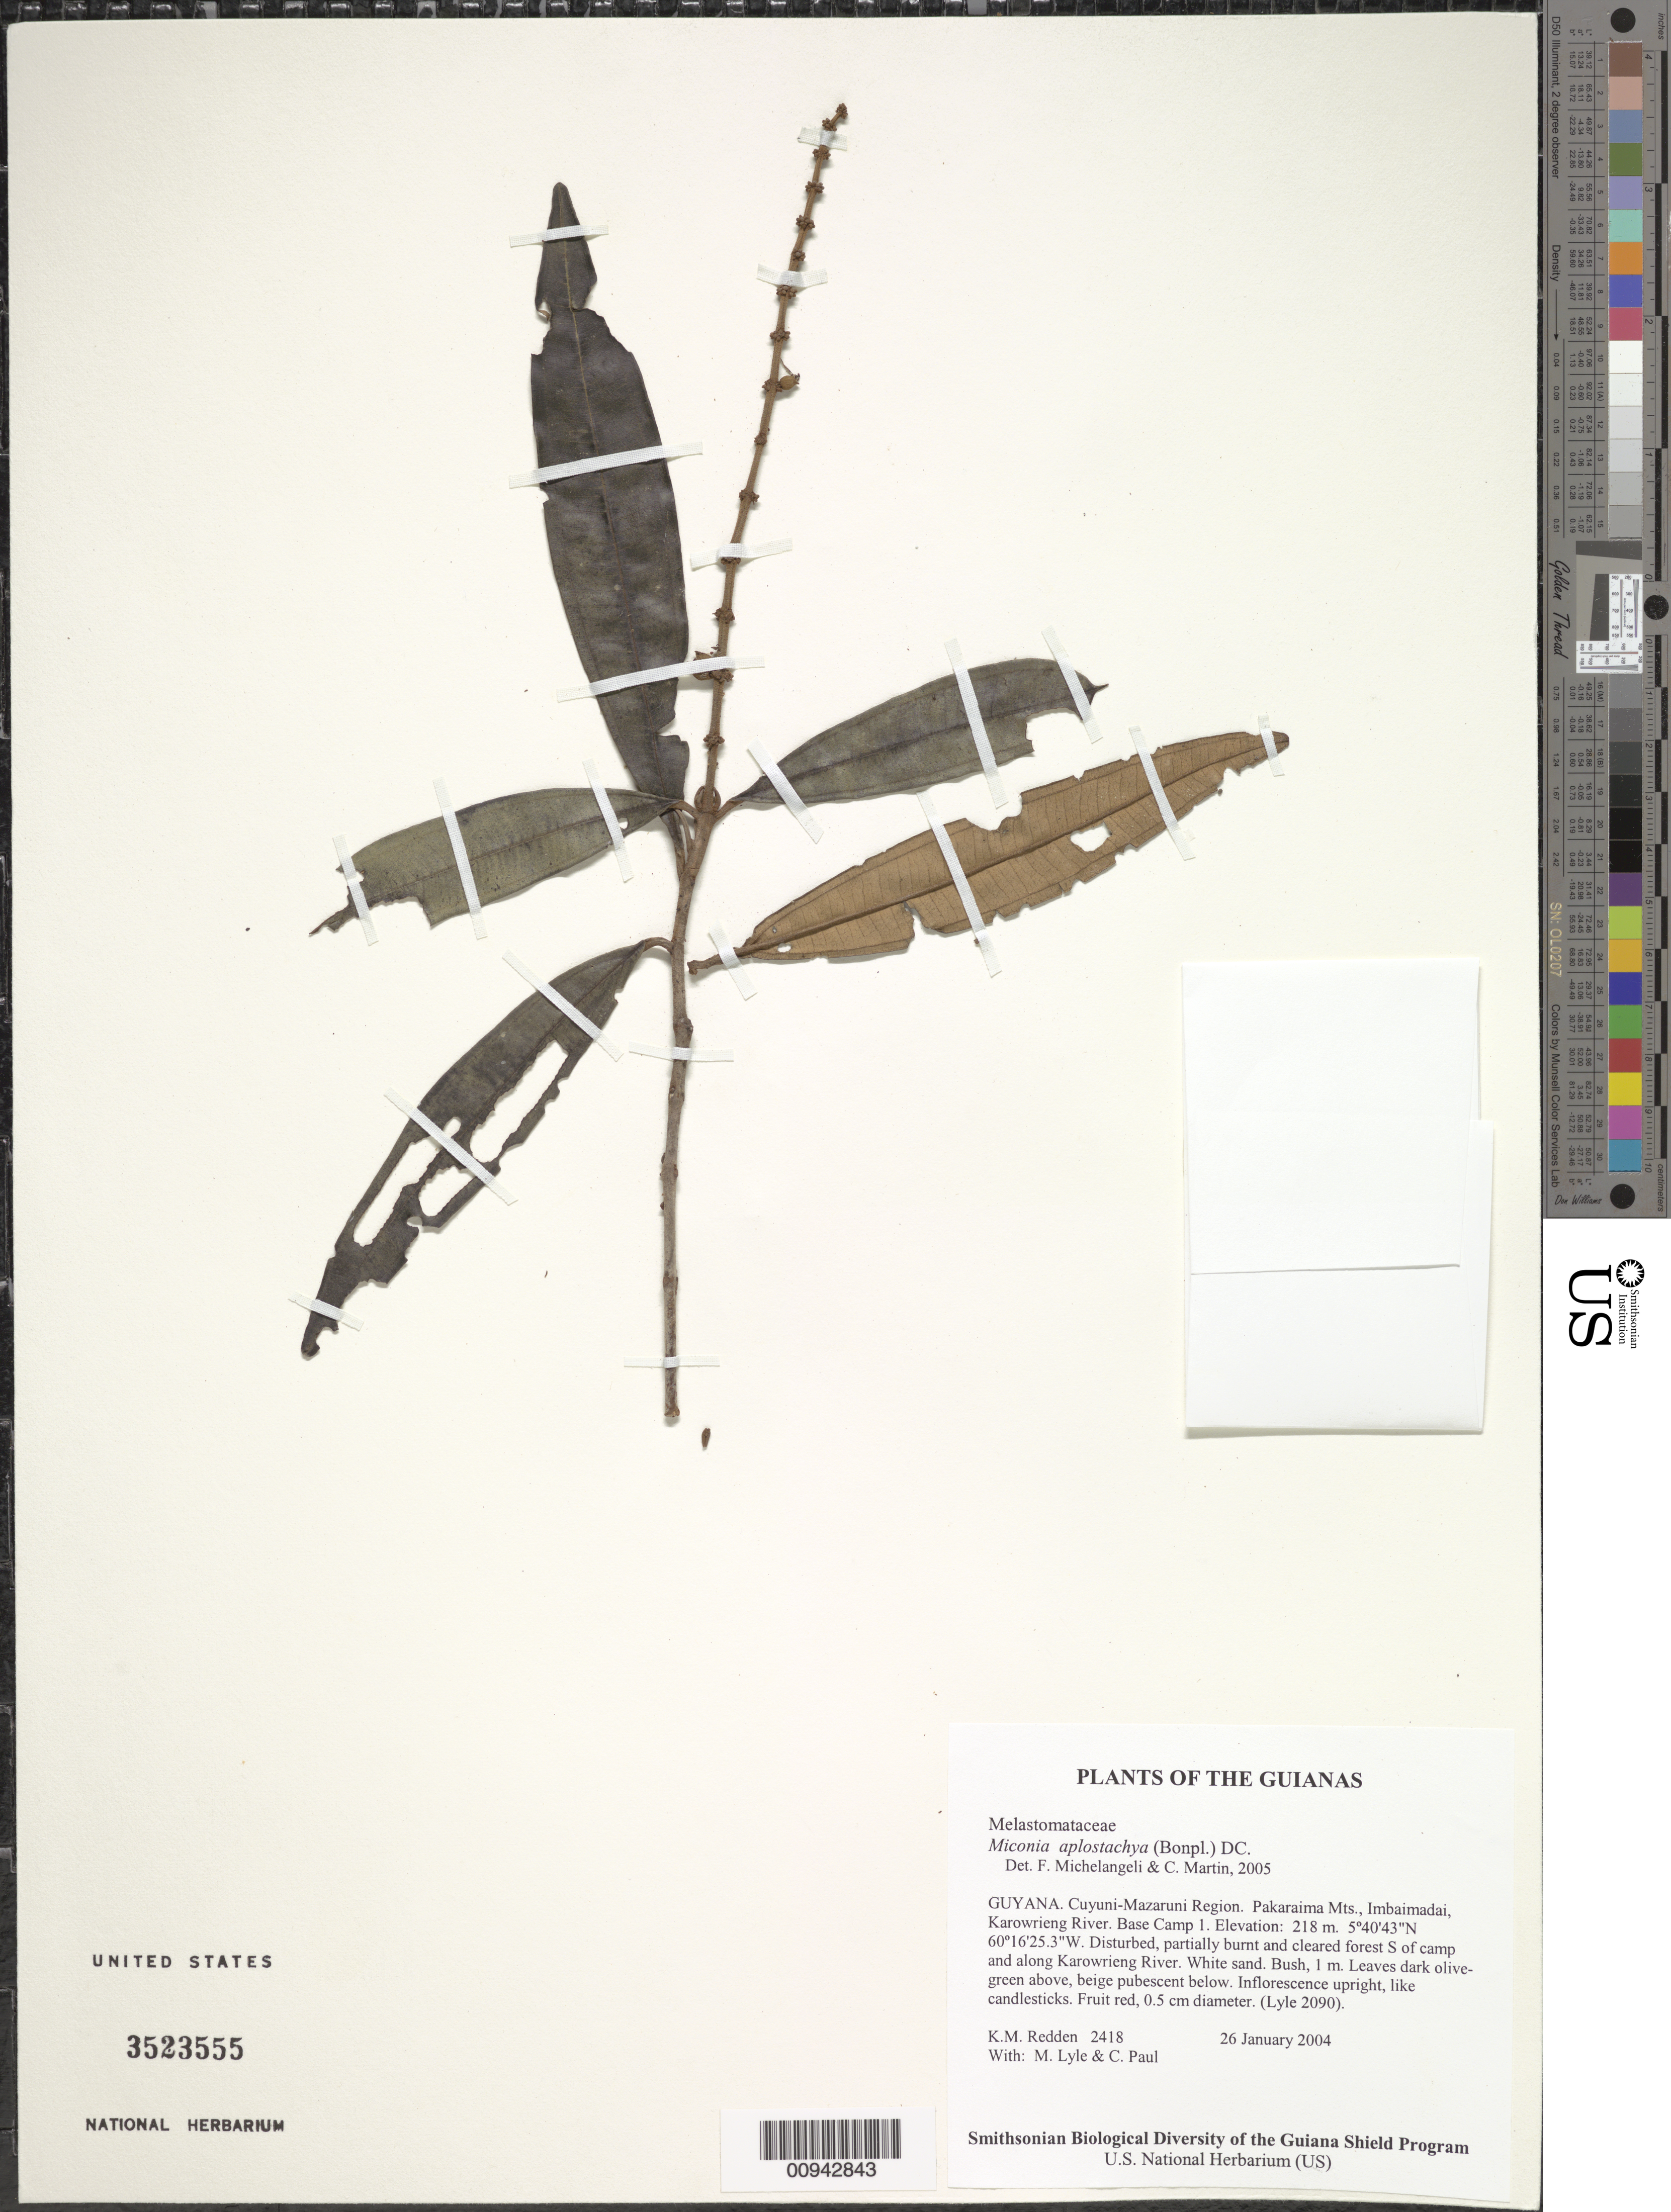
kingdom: Plantae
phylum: Tracheophyta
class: Magnoliopsida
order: Myrtales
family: Melastomataceae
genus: Miconia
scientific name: Miconia aplostachya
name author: (Bonpl.) DC.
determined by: Michelangeli, F. A.; Martin, C.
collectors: K. M. Redden, M. Lyle & C. Paul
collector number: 2418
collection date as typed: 26 January 2004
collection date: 2004-01-26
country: Guyana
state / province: Cuyuni-Mazaruni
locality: Pakaraima Mts., Imbaimadai, Karowrieng River. Base Camp 1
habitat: Disturbed, partially burnt and cleared forest S of camp and along Karowrieng River. White sand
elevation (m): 218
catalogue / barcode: US 3523555